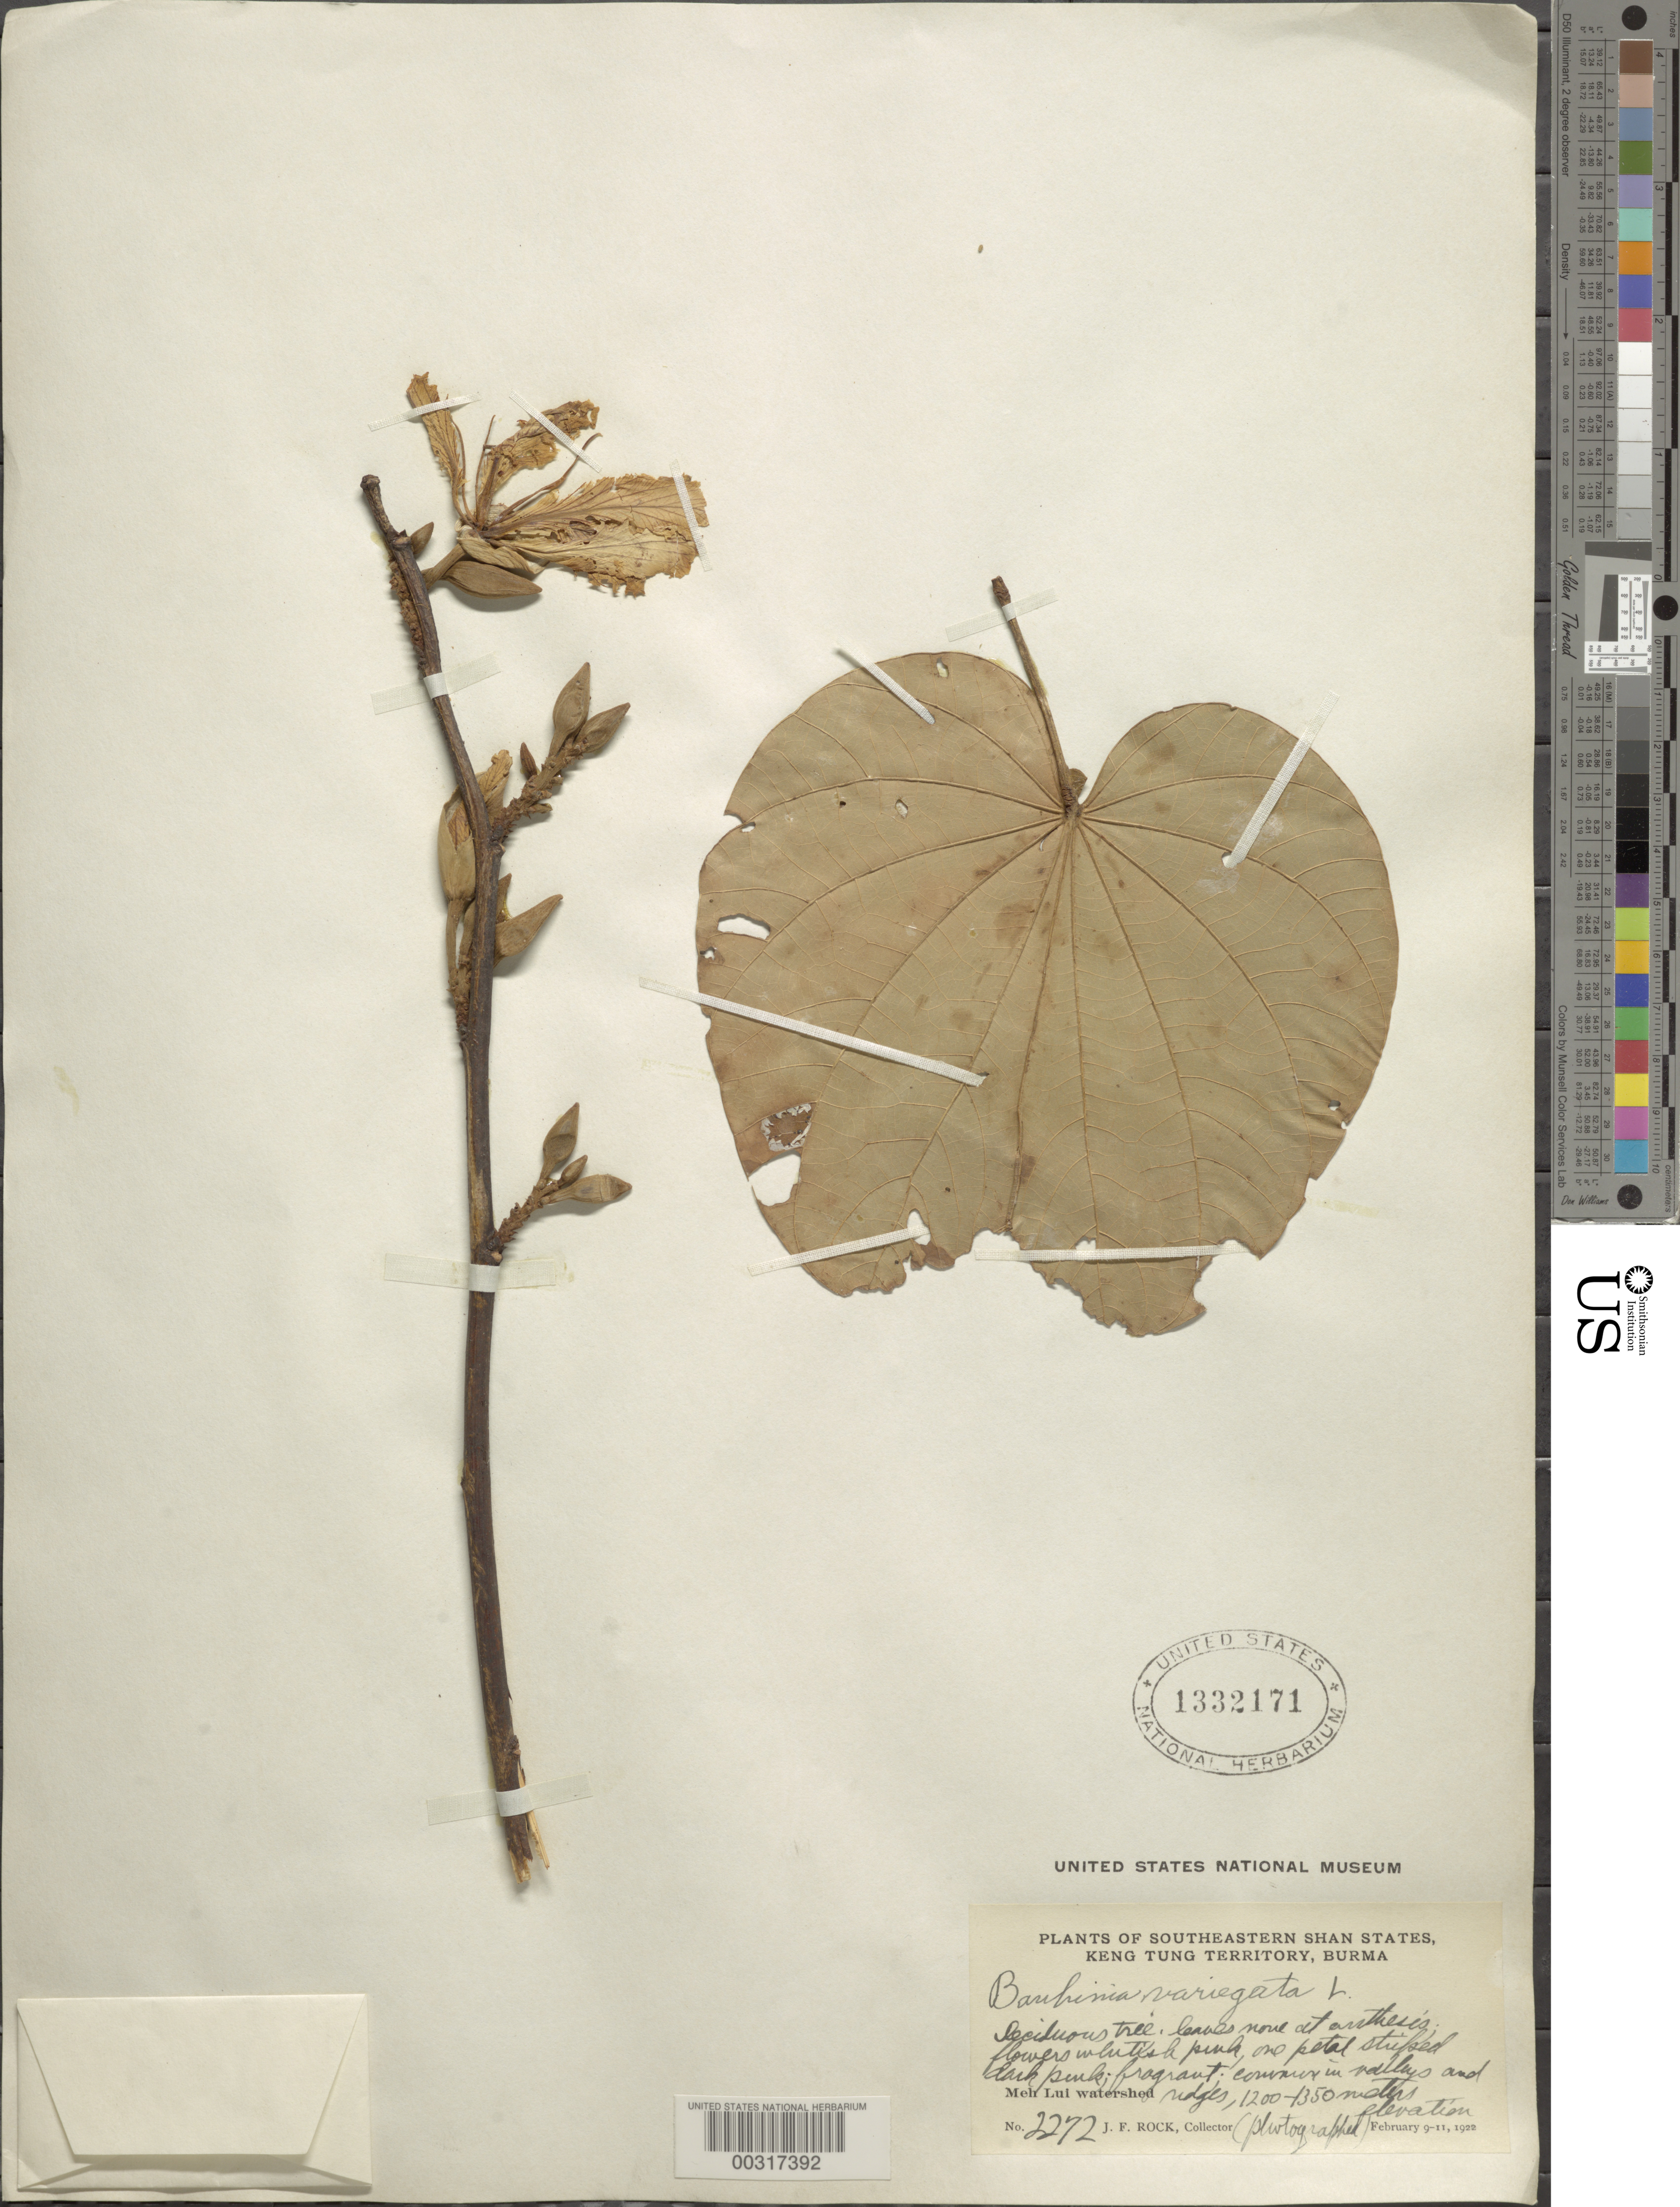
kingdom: Plantae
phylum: Tracheophyta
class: Magnoliopsida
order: Fabales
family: Fabaceae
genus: Phanera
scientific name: Phanera variegata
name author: (L.) Benth.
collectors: J. F. Rock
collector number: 2272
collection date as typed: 09 Feb 1922 to 11 Feb 1922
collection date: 1922-02-09/1922-02-11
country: Myanmar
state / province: Shan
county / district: Eastern Shan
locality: Meh Lui water shed, Keng Tung Terr. [= Eastern Shan State]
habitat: Valleys and ridges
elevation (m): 1200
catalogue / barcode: US 1332171